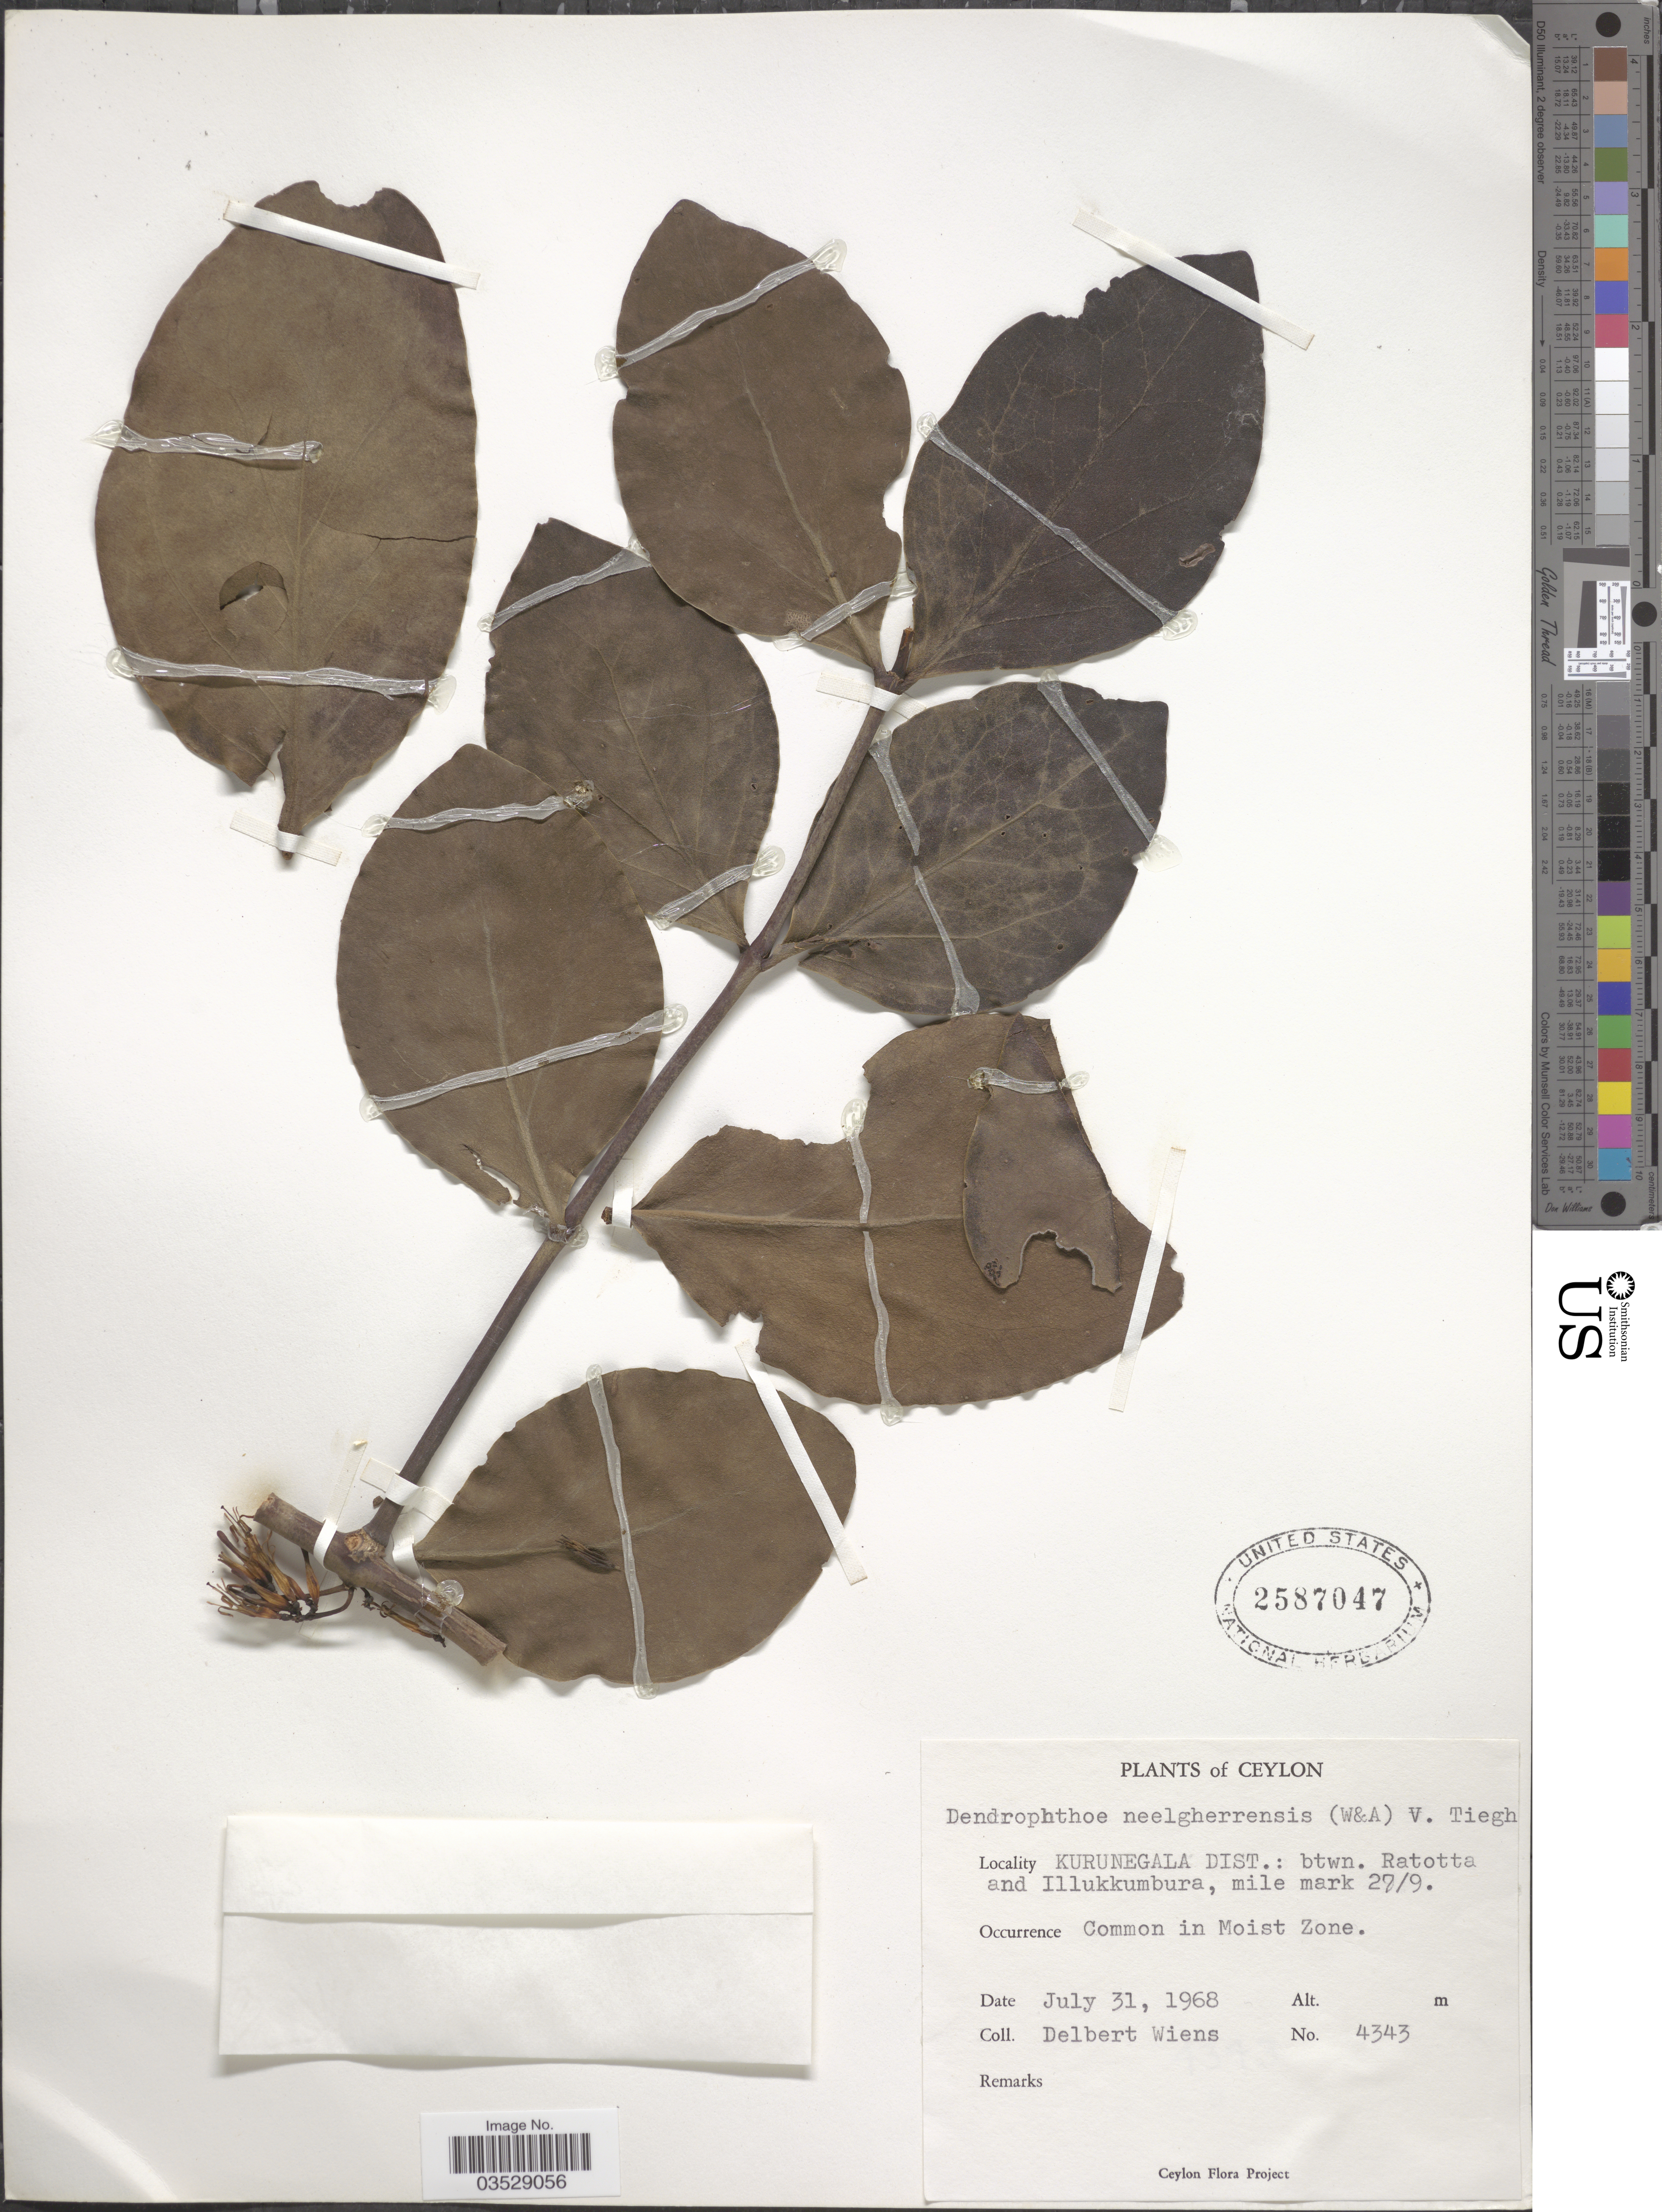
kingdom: Plantae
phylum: Tracheophyta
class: Magnoliopsida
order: Santalales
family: Loranthaceae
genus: Dendrophthoe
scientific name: Dendrophthoe trigona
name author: (Wight & Arn.) Danser ex Santapau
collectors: D. Wiens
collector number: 4343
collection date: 1968-07-31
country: Sri Lanka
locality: Ceylon. Kurunegala Dist.: btwn. Ratotta and Illukkumbura, mile mark 27/9.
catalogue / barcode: US 2587047